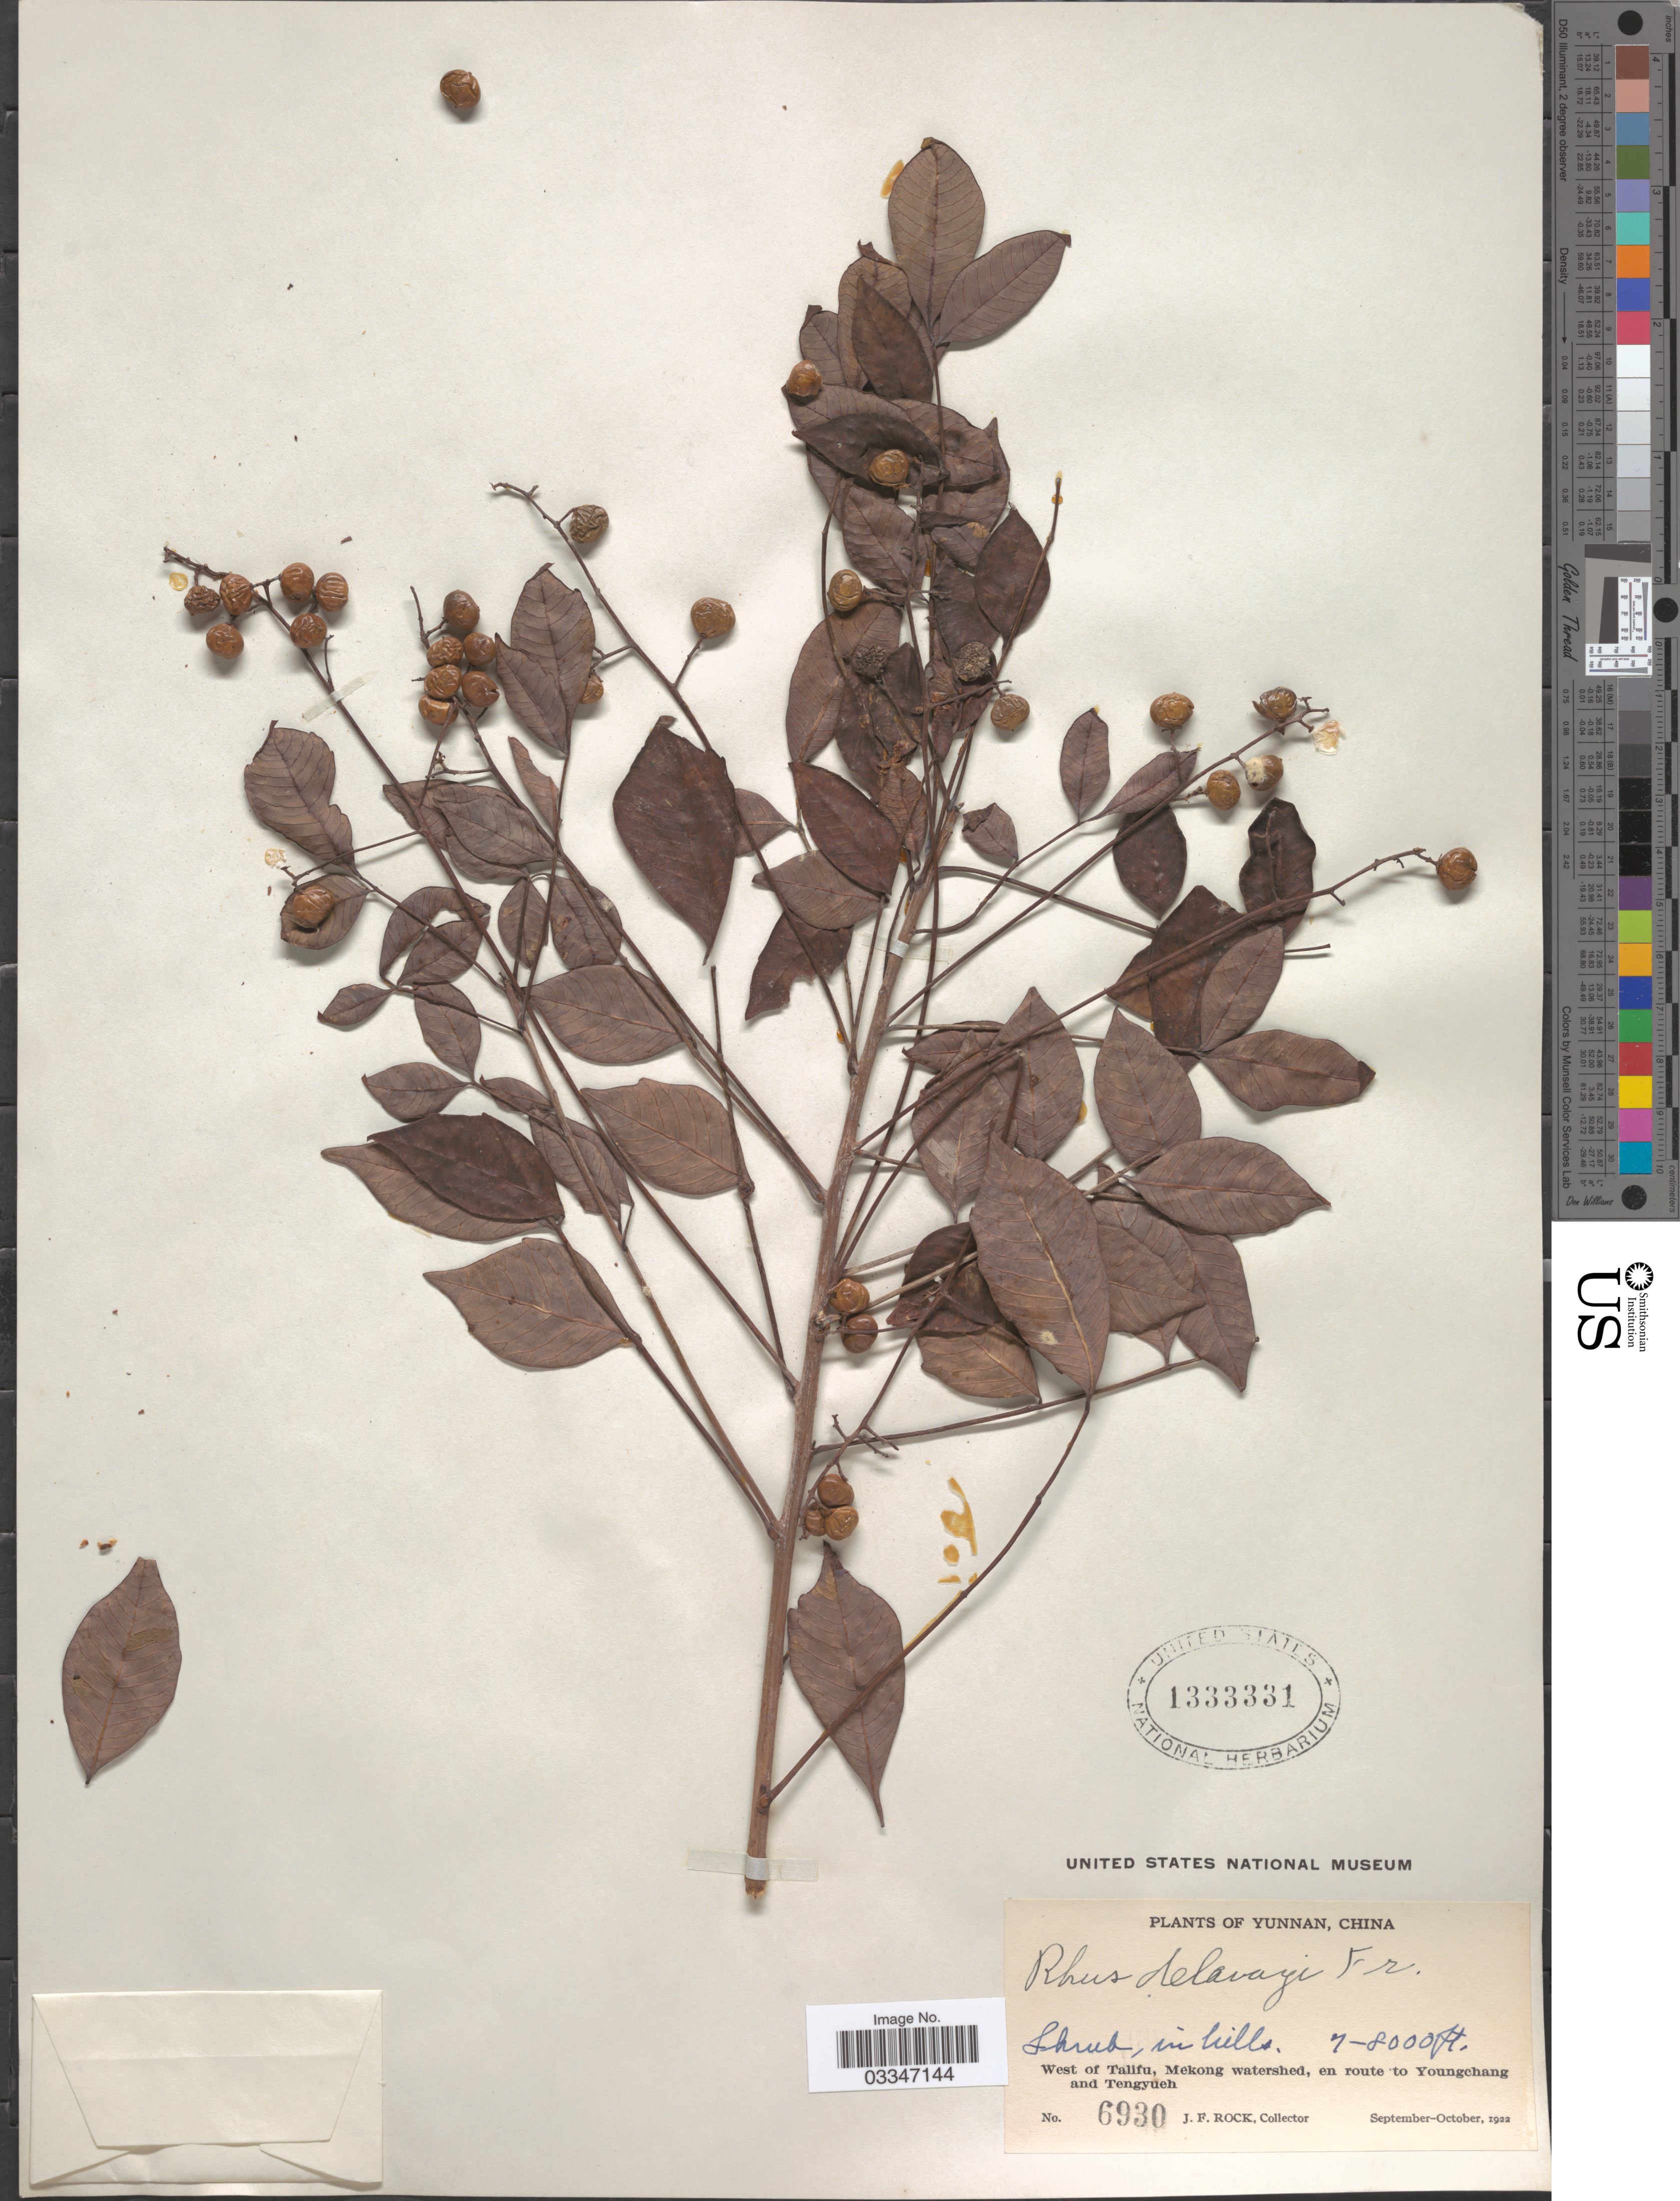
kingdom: Plantae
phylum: Tracheophyta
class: Magnoliopsida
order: Sapindales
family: Anacardiaceae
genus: Rhus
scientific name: Rhus delavayi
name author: Franch.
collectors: J. Rock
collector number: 6930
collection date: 1922-09/1922-10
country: China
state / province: Yunnan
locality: West of Talifu, Mekong watershed, en route to Youngchang and Tengyueh.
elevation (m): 2134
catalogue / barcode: US 1333331